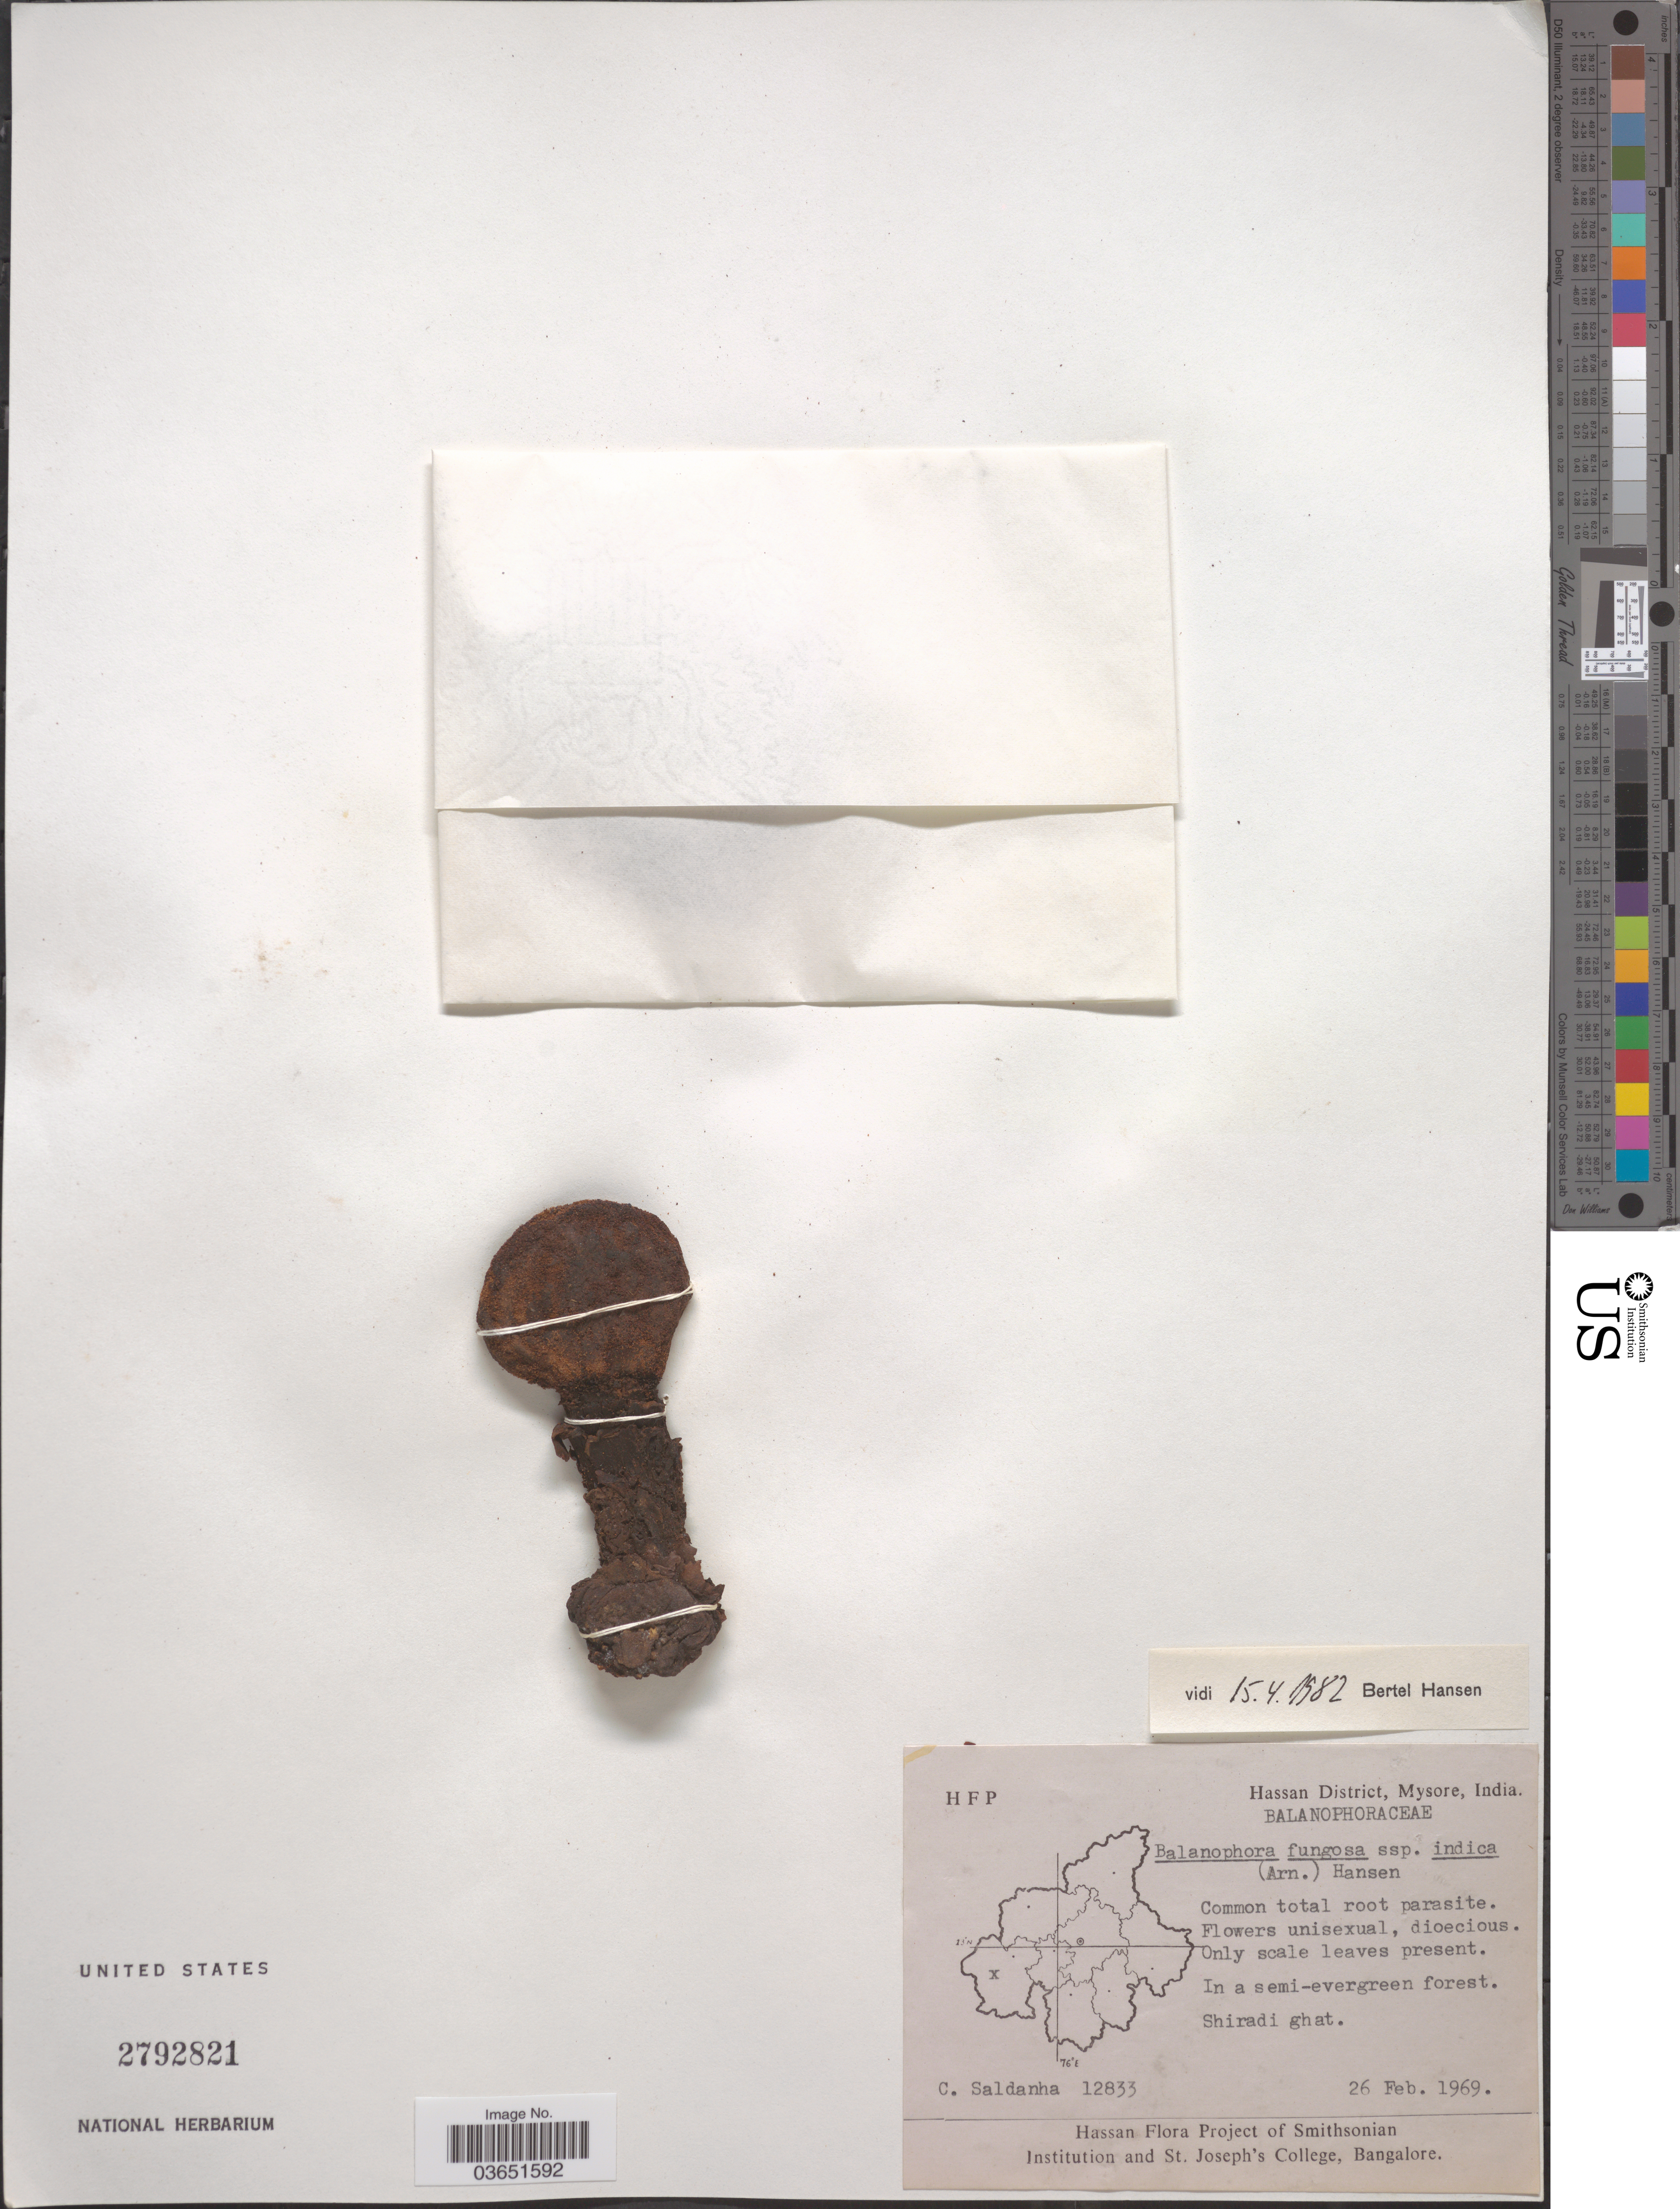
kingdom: Plantae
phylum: Tracheophyta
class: Magnoliopsida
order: Santalales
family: Balanophoraceae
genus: Balanophora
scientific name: Balanophora fungosa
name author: J.R. Forst. & G. Forst.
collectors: C. Saldanha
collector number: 12833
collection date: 1969-02-26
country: India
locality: Hassan District, Mysore. Shiradi ghat.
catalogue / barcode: US 2792821